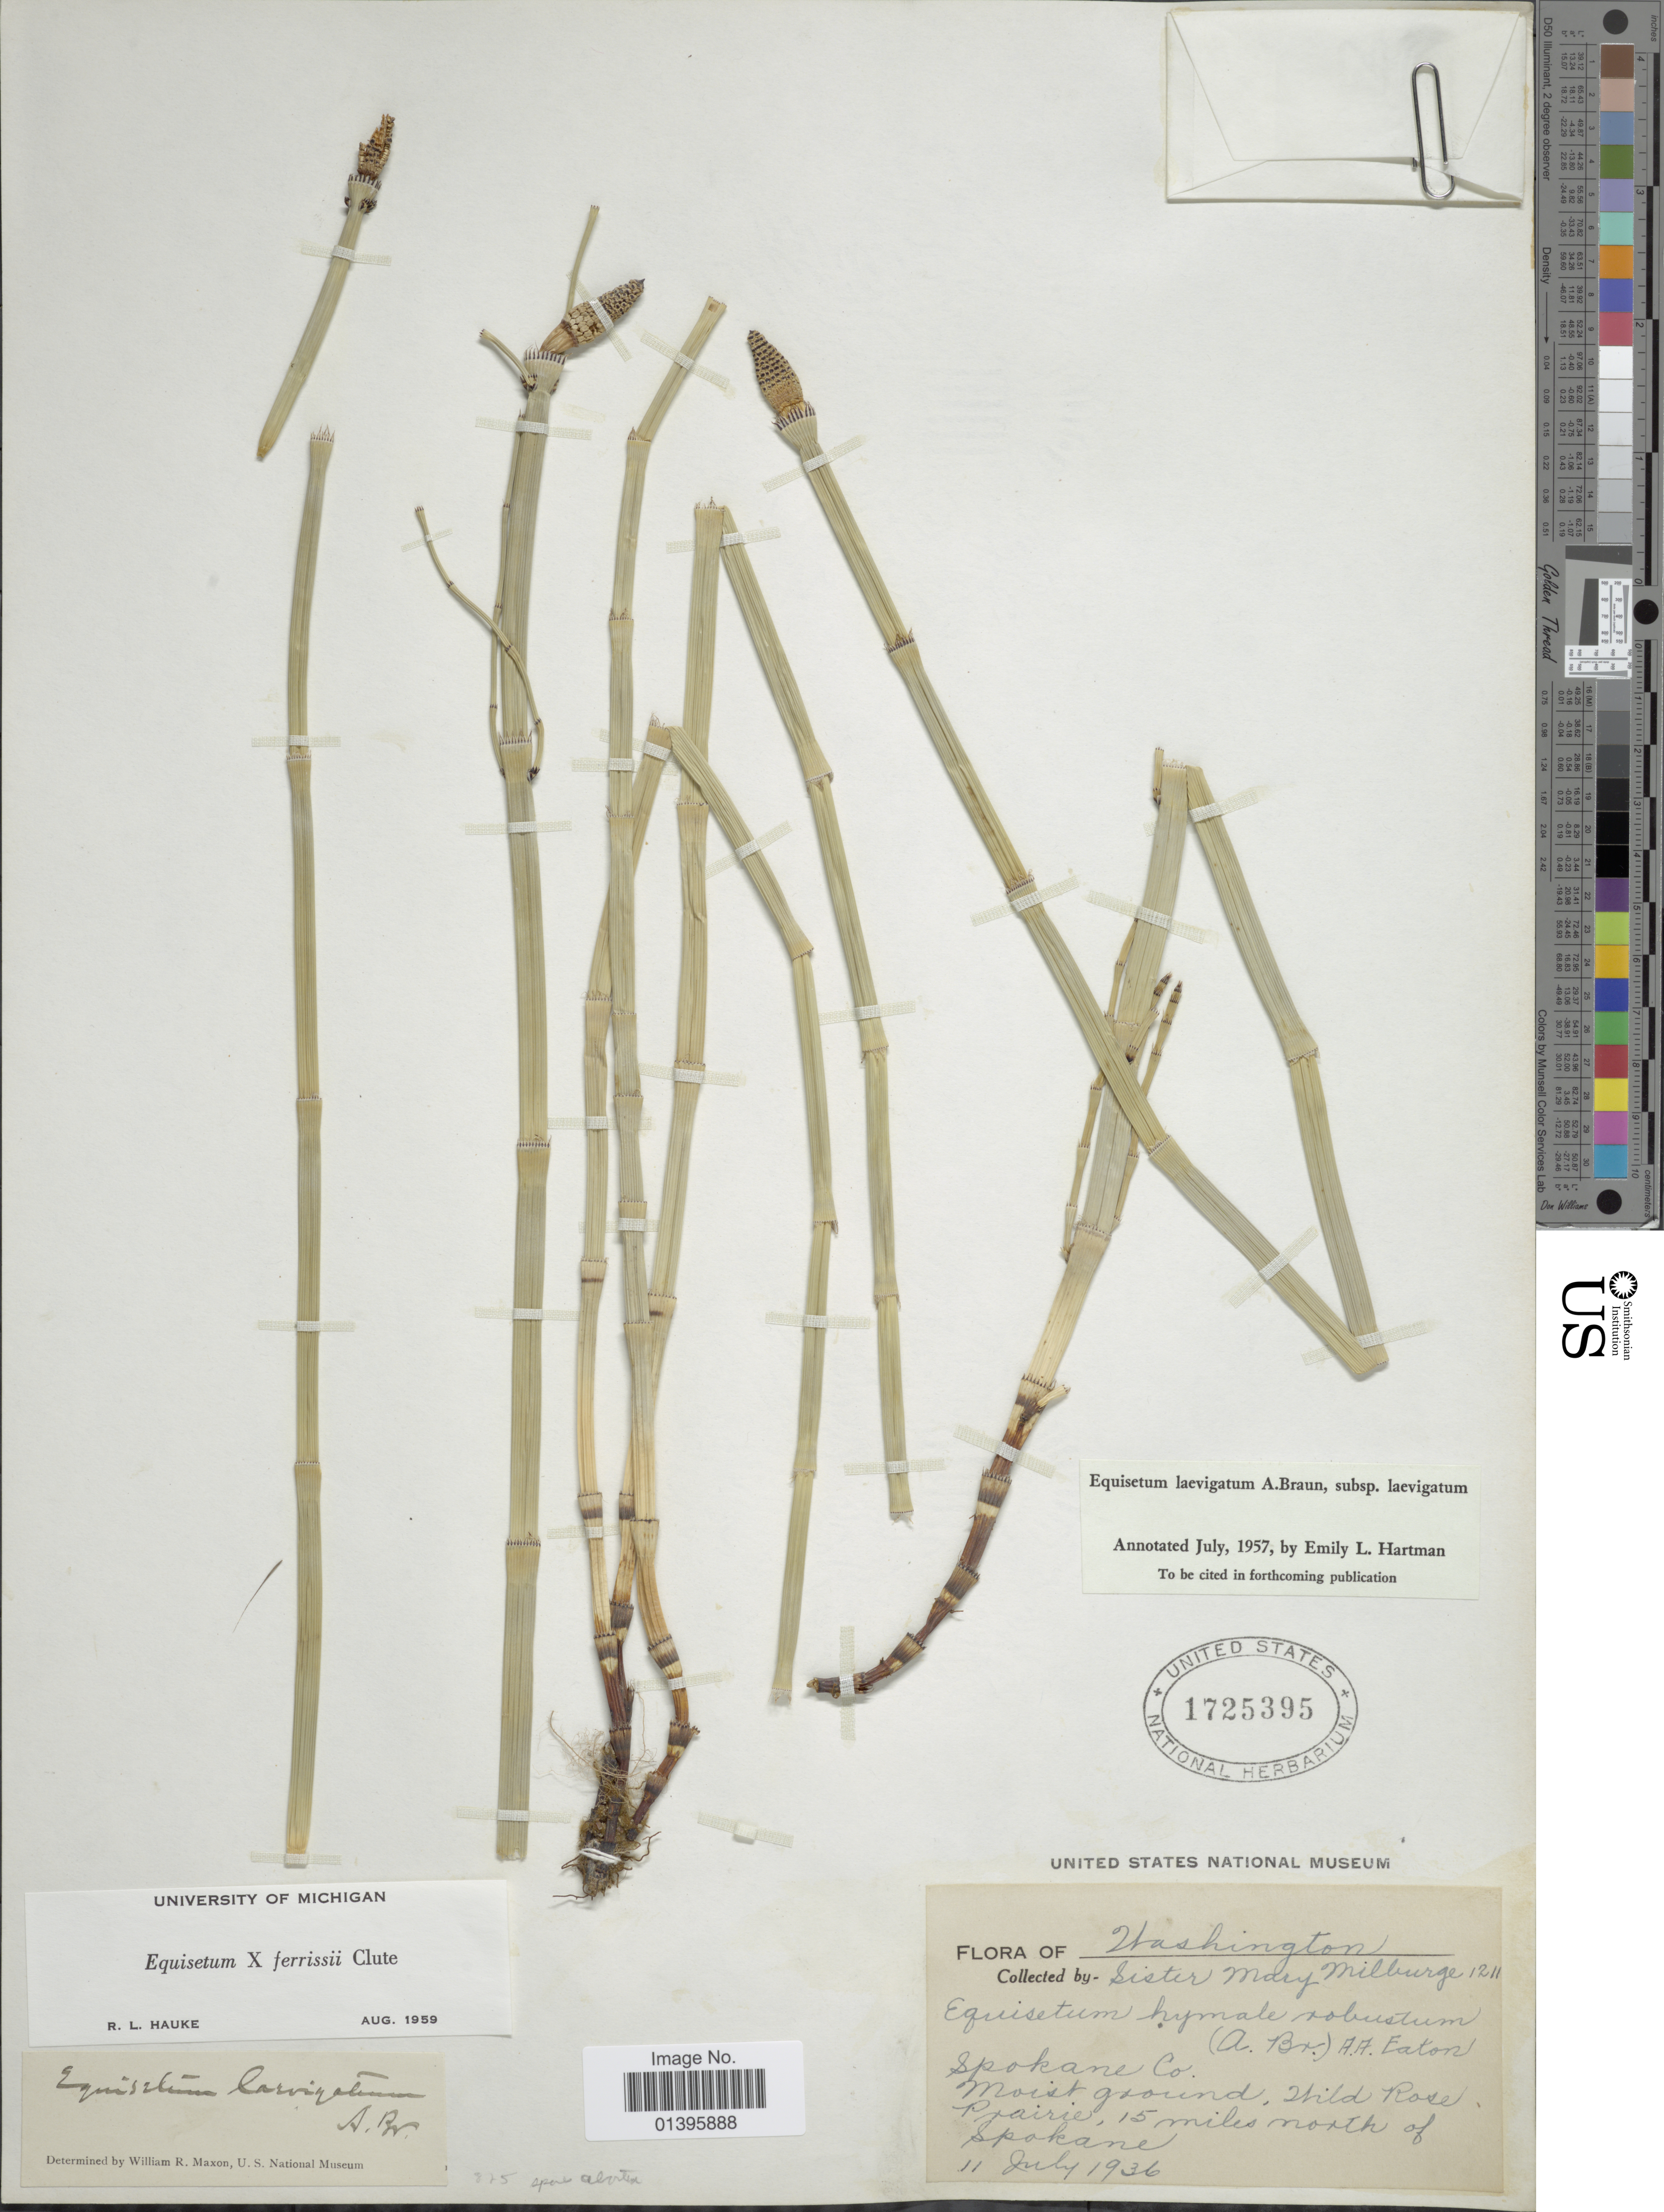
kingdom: Plantae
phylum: Tracheophyta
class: Polypodiopsida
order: Equisetales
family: Equisetaceae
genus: Equisetum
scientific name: Equisetum x ferrissii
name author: Clute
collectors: S. Milburge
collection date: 1936-07-11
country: United States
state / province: Washington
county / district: Spokane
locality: Spokane Co. Moist ground, Hild Rose, prairie, 15 miles north of Spokane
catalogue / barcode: US 1725395